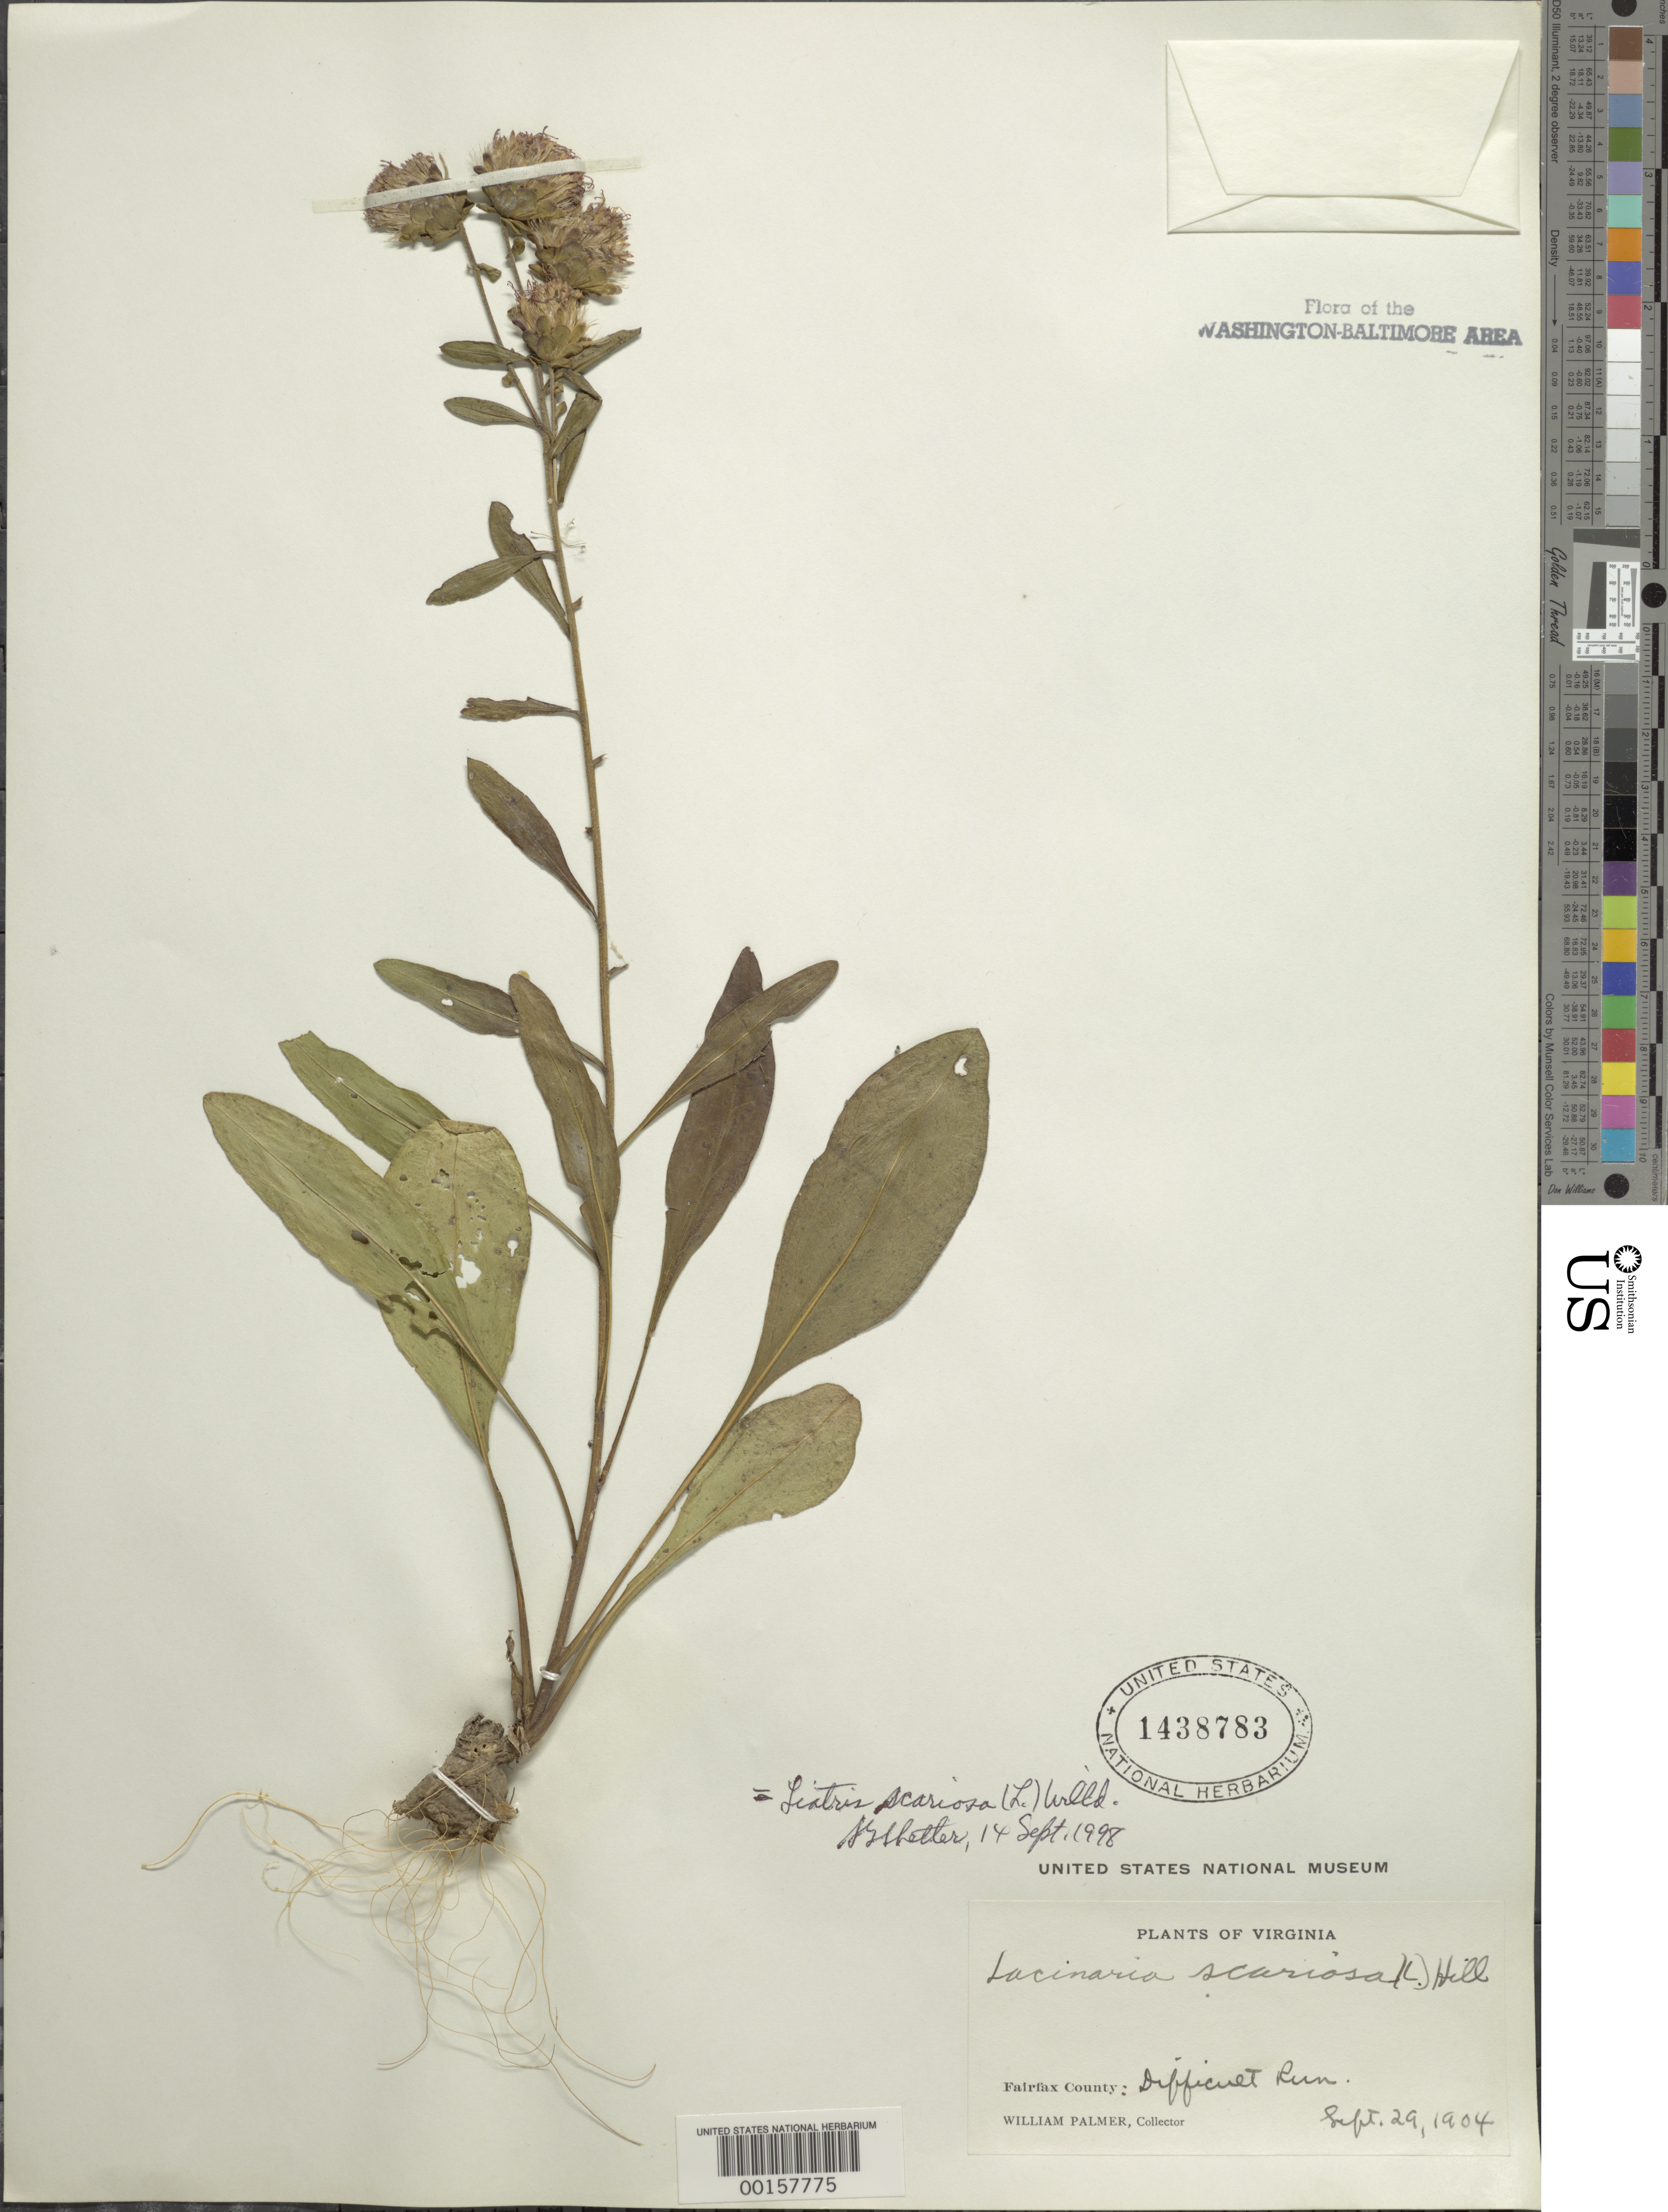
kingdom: Plantae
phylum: Tracheophyta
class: Magnoliopsida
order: Asterales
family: Asteraceae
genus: Liatris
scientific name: Liatris squarrosa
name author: (L.) Michx.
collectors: W. Palmer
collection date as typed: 29 Sep 1904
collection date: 1904-09-29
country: United States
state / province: Virginia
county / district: Fairfax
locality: Difficult Run C. & O. Canal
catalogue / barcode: US 1438783